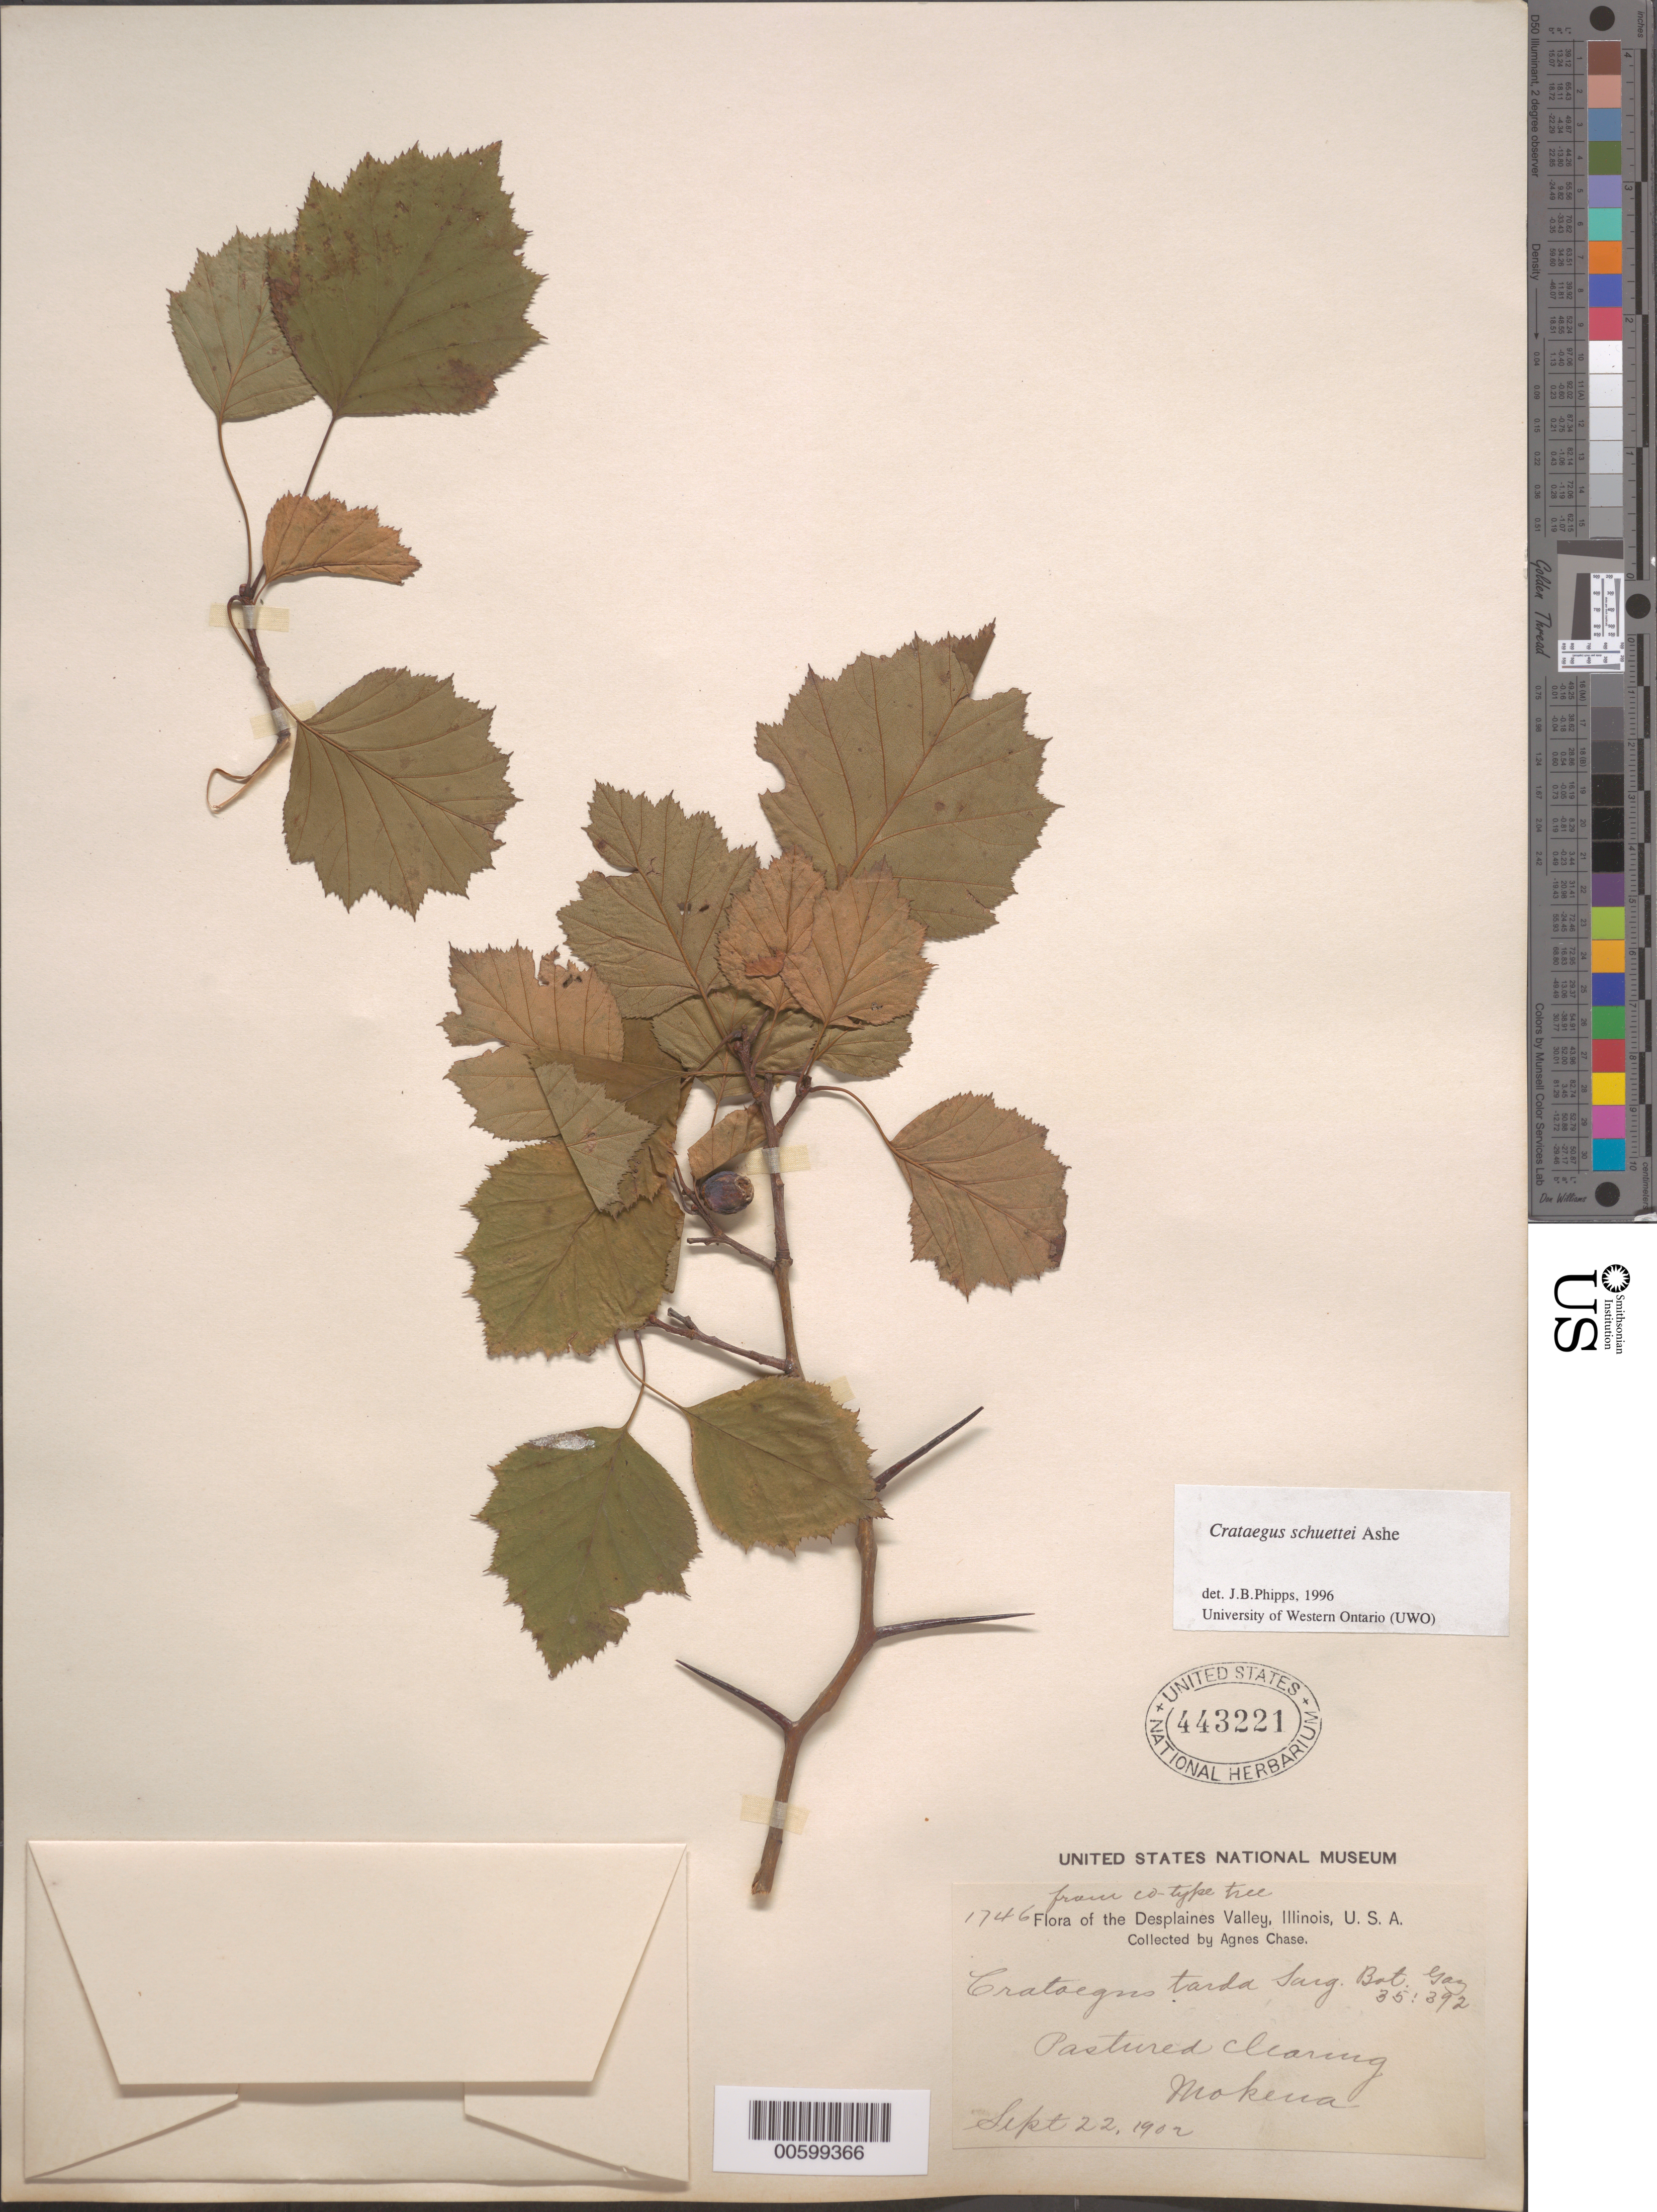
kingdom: Plantae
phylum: Tracheophyta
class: Magnoliopsida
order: Rosales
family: Rosaceae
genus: Crataegus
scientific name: Crataegus schuettei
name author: Ashe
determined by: Phipps, James B., (UWO), University of Western Ontario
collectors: A. Chase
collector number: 1746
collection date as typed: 22 Sep 1902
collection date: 1902-09-22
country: United States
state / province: Illinois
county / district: Will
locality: Mokena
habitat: Pastured clearing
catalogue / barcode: US 443221